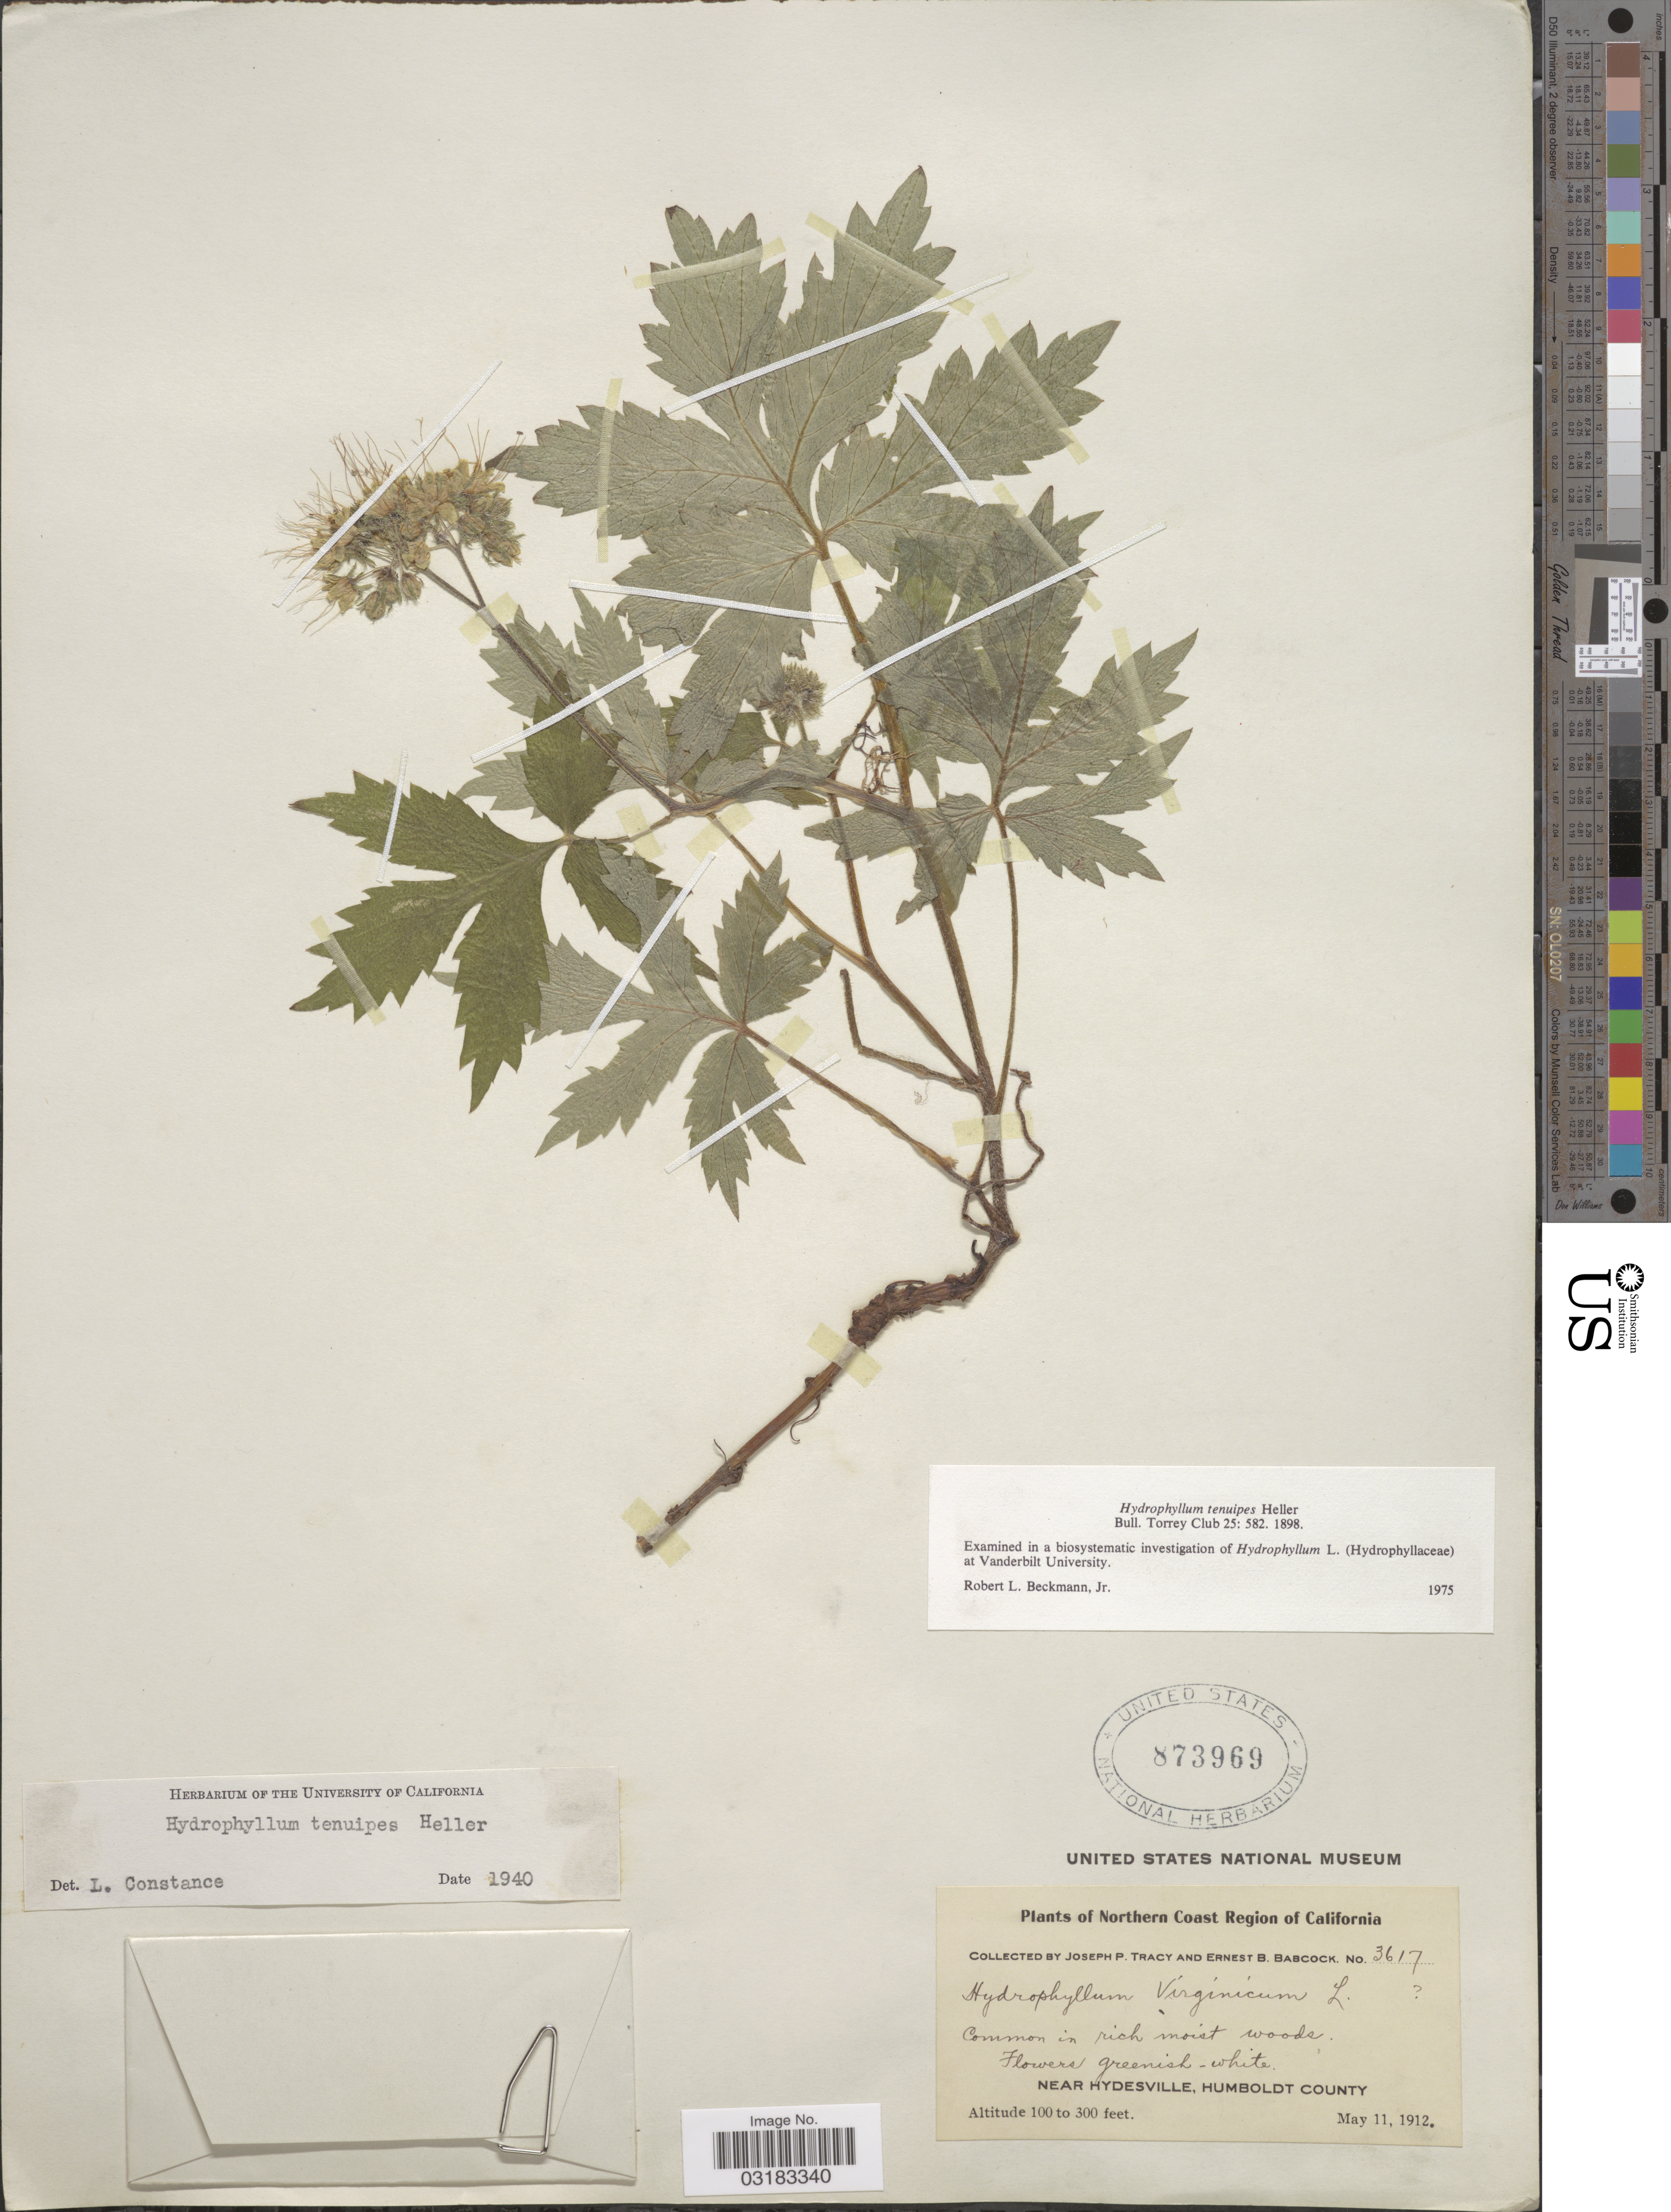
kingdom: Plantae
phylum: Tracheophyta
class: Magnoliopsida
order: Boraginales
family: Hydrophyllaceae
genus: Hydrophyllum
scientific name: Hydrophyllum tenuipes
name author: A. Heller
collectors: J. Tracy & E. B. Babcock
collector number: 3617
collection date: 1912-05-11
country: United States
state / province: California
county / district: Humboldt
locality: Northern Coast Region of California. Near Hydesville, Humboldt County.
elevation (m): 30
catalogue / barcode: US 873969